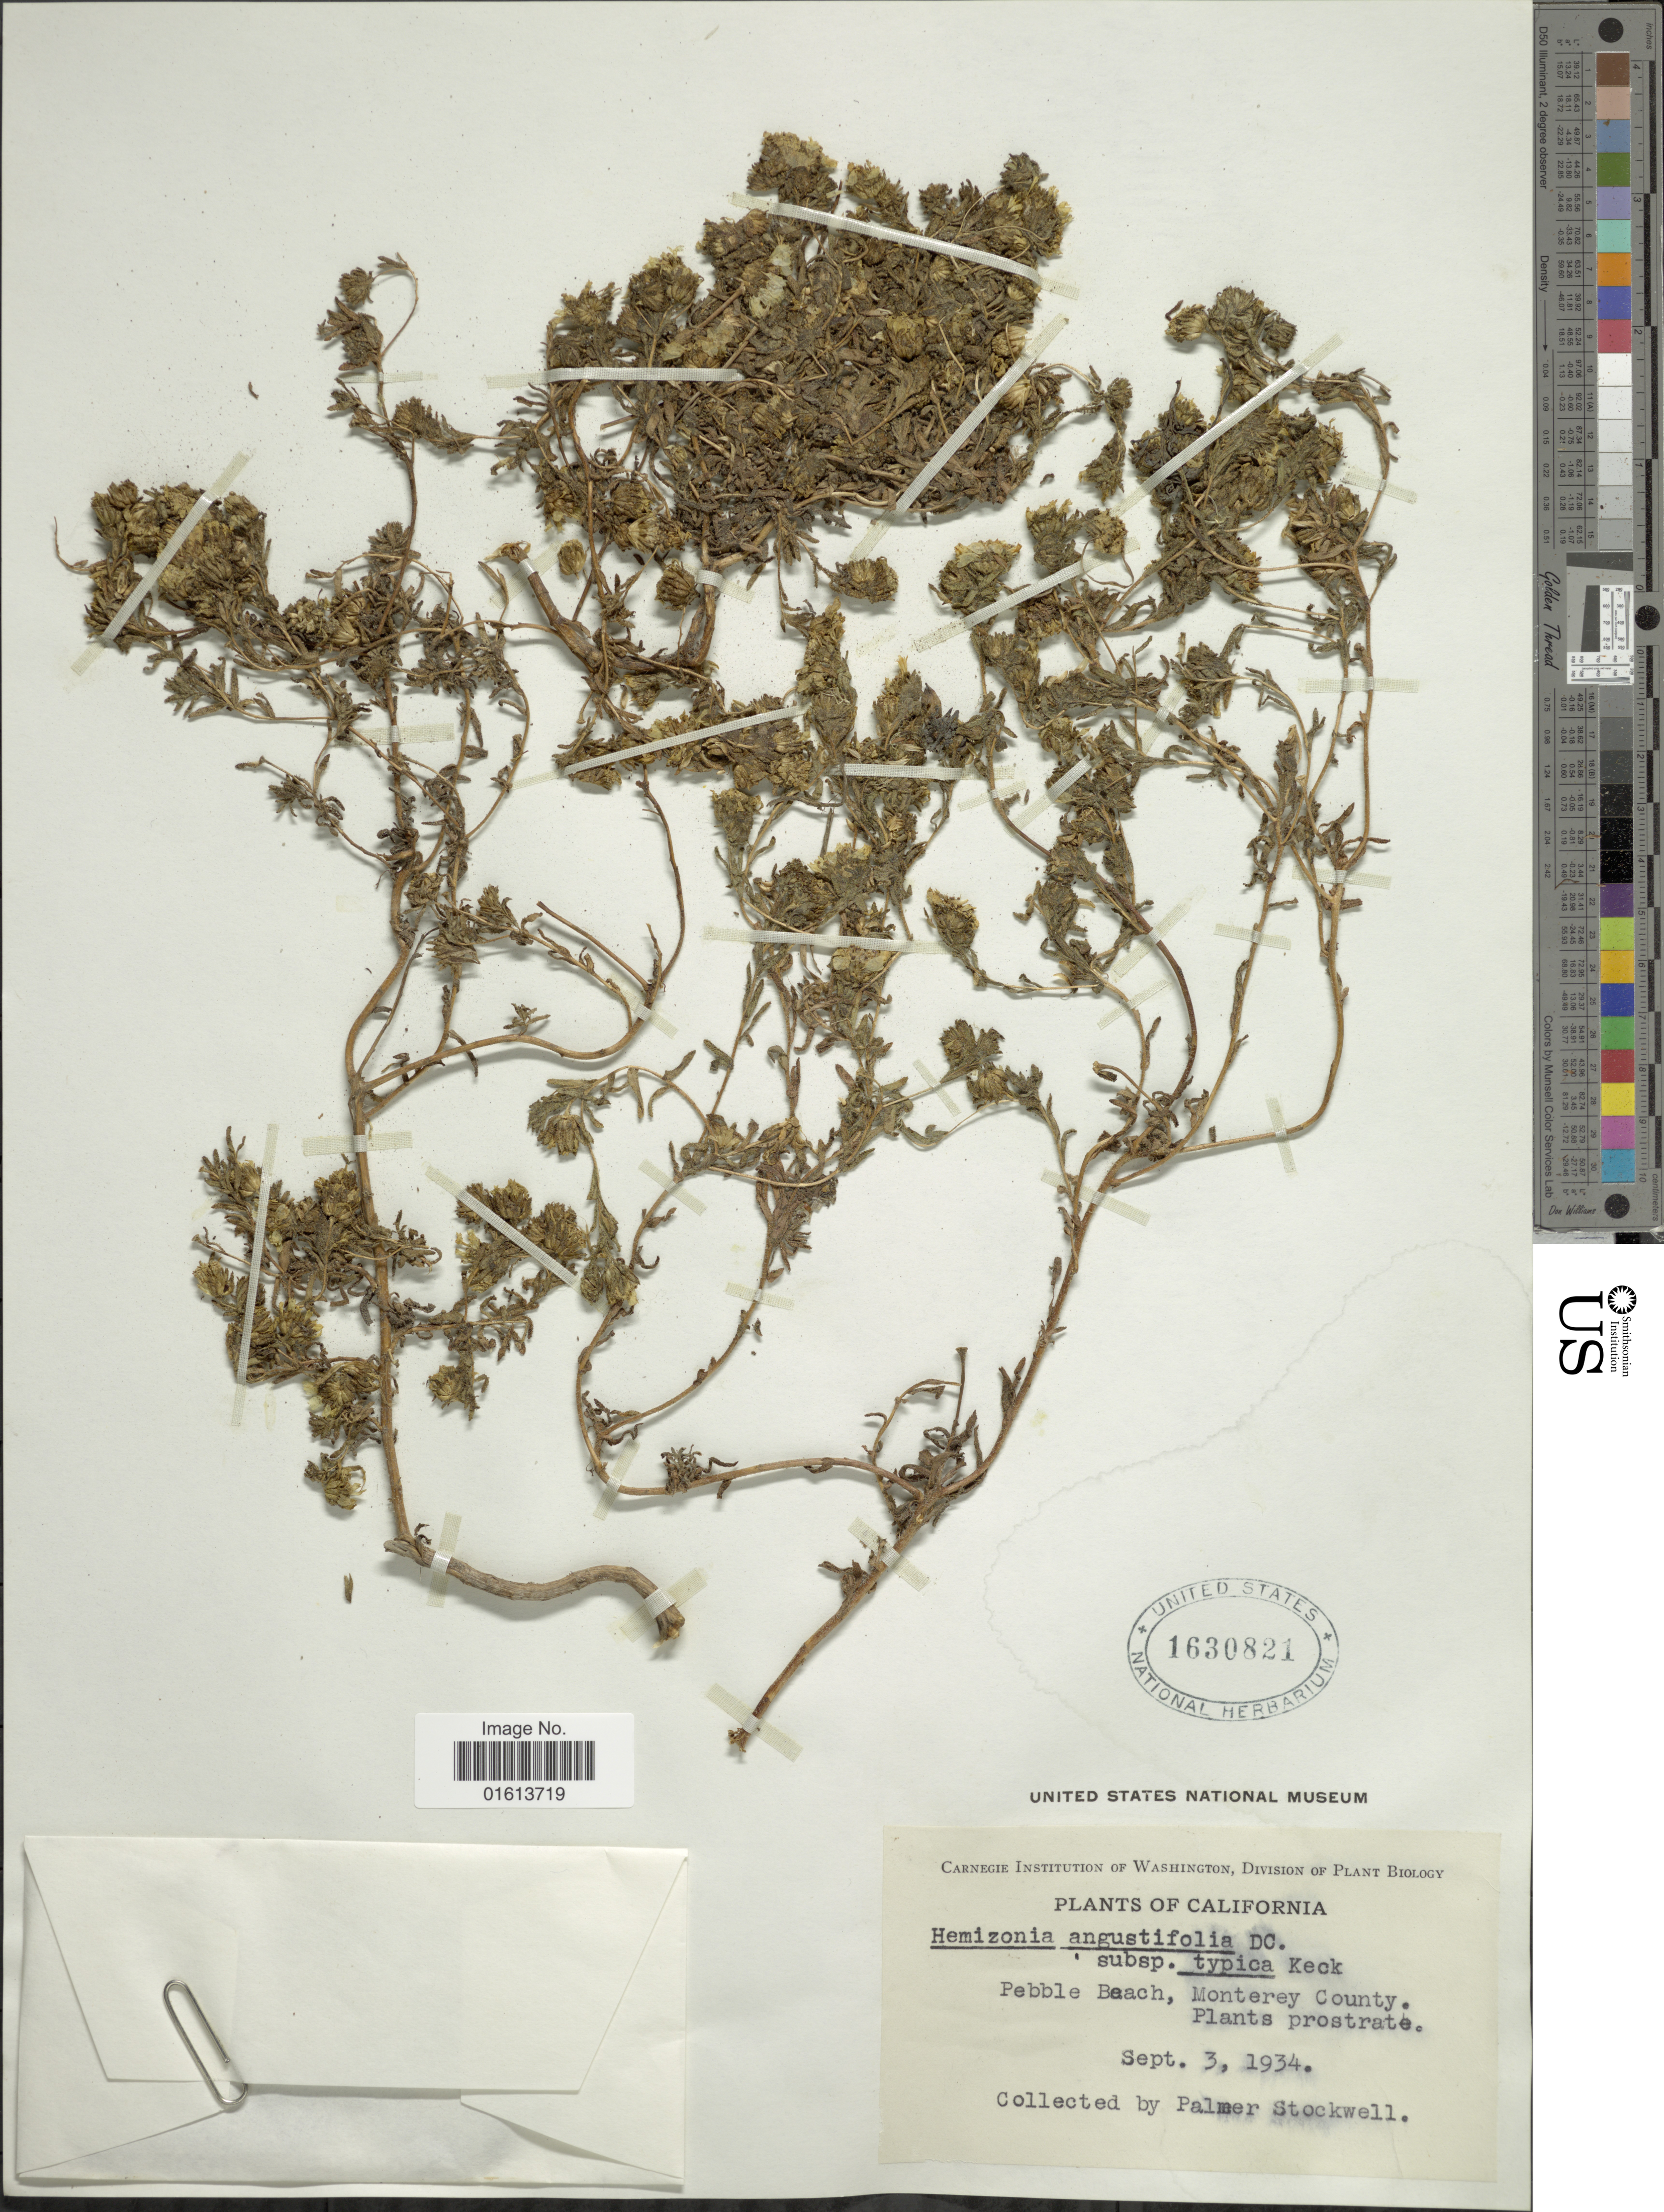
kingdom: Plantae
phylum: Tracheophyta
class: Magnoliopsida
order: Asterales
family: Asteraceae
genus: Deinandra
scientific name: Deinandra corymbosa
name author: (DC.) B.G. Baldwin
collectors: P. Stockwell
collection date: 1934-09-03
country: United States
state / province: California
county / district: Monterey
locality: California. Pebble Beach, Monterey County.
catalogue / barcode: US 1630821